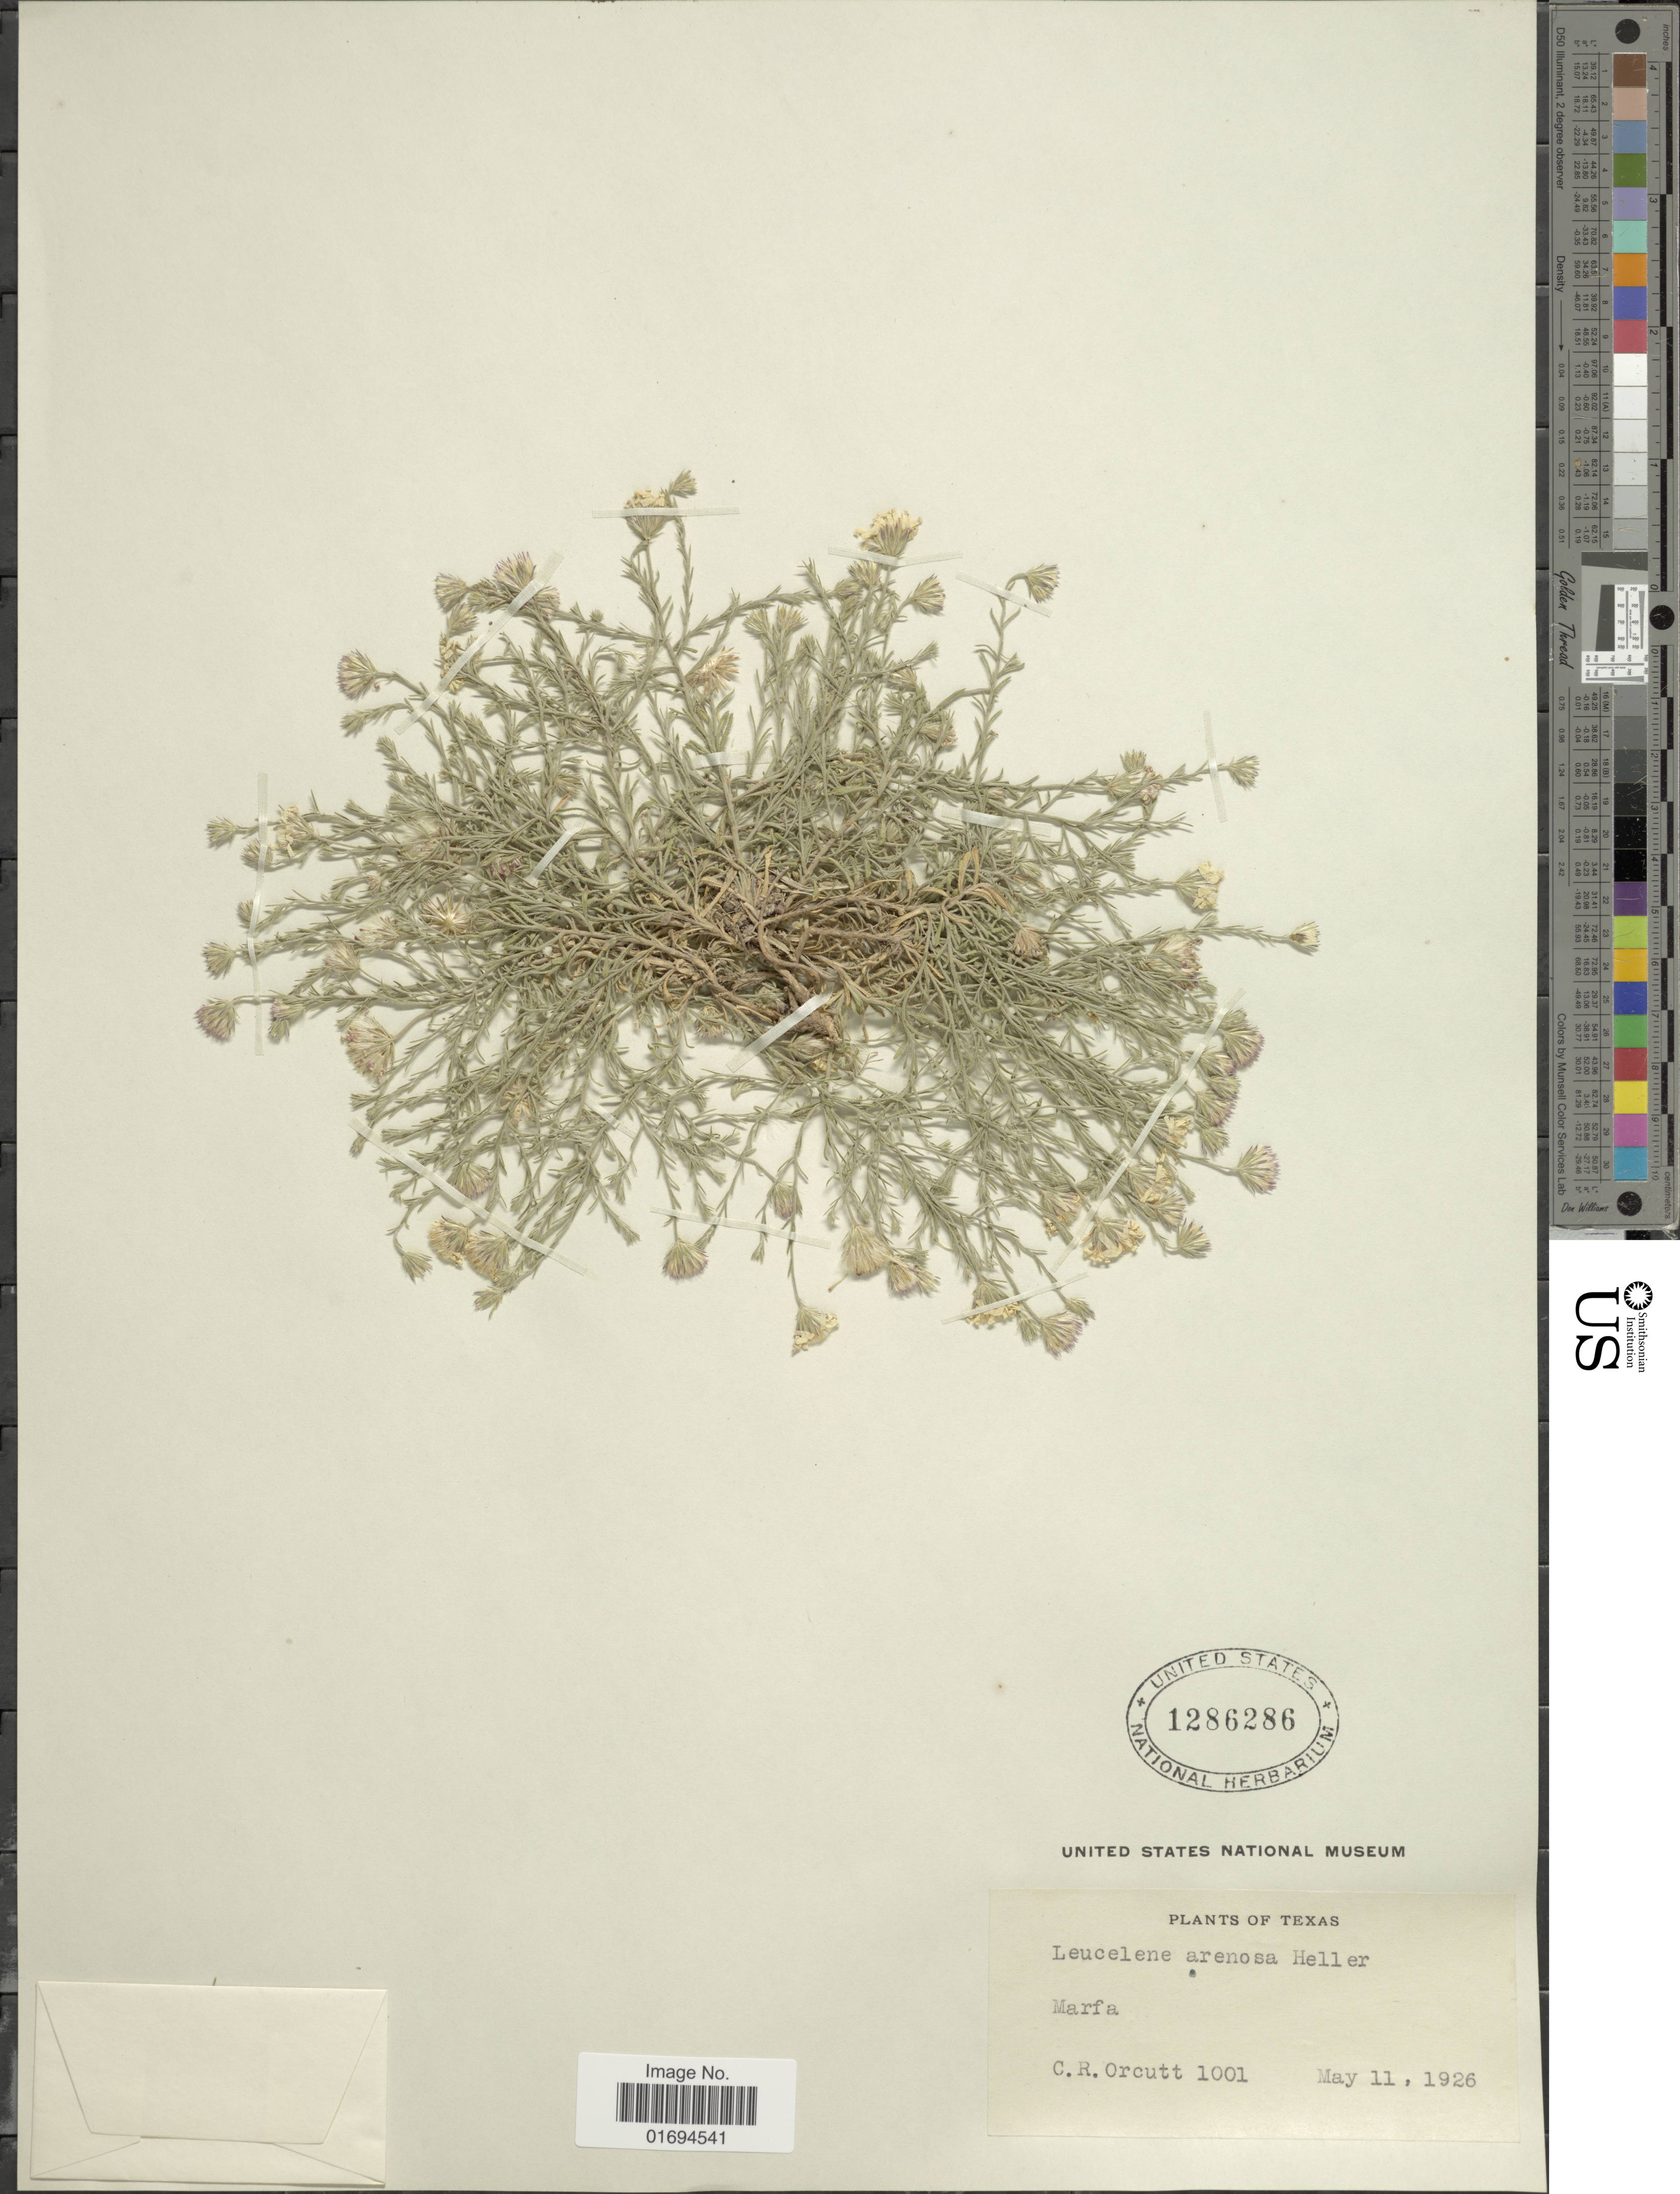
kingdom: Plantae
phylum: Tracheophyta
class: Magnoliopsida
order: Asterales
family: Asteraceae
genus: Chaetopappa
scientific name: Chaetopappa ericoides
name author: (Torr.) G.L. Nesom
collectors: C. R. Orcutt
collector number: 1001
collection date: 1926-05-11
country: United States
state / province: Texas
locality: Marfa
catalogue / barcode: US 1286286